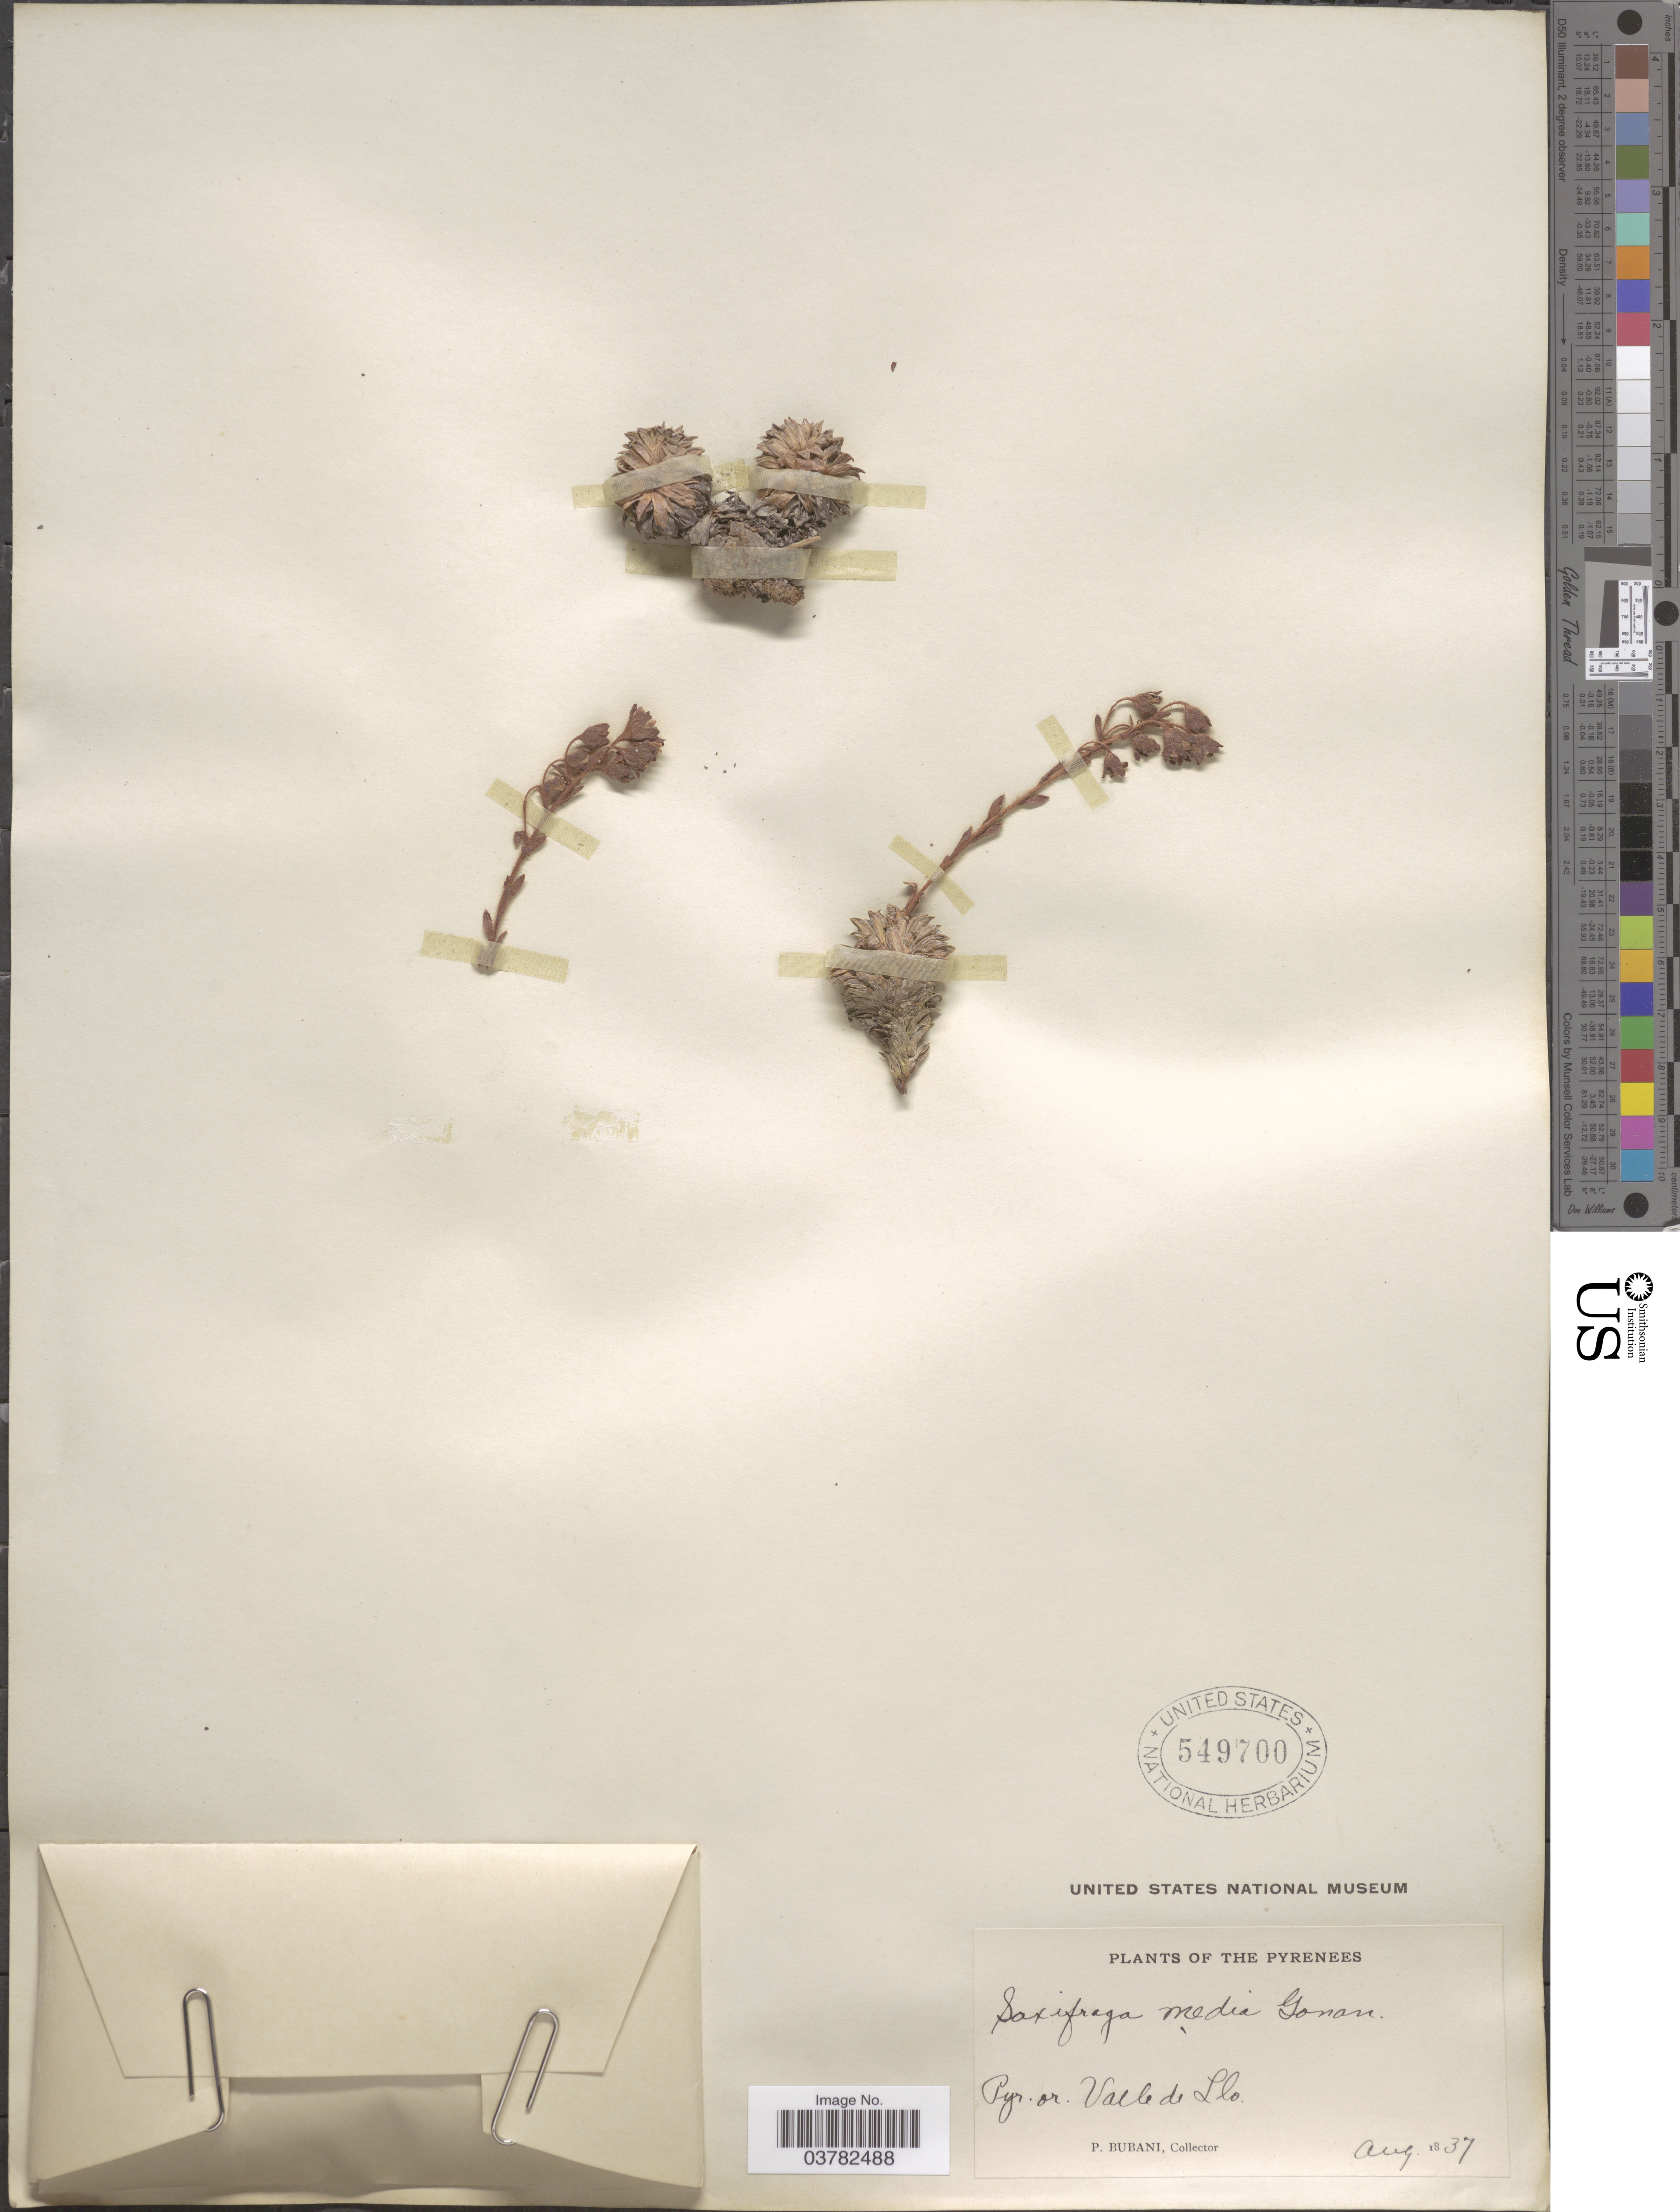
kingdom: Plantae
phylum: Tracheophyta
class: Magnoliopsida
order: Saxifragales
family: Saxifragaceae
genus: Saxifraga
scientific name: Saxifraga media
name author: Gouan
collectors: P. Bubani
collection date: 1837-08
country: France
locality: The Pyrenees. Pyr. or. Valle de Llo.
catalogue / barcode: US 549700